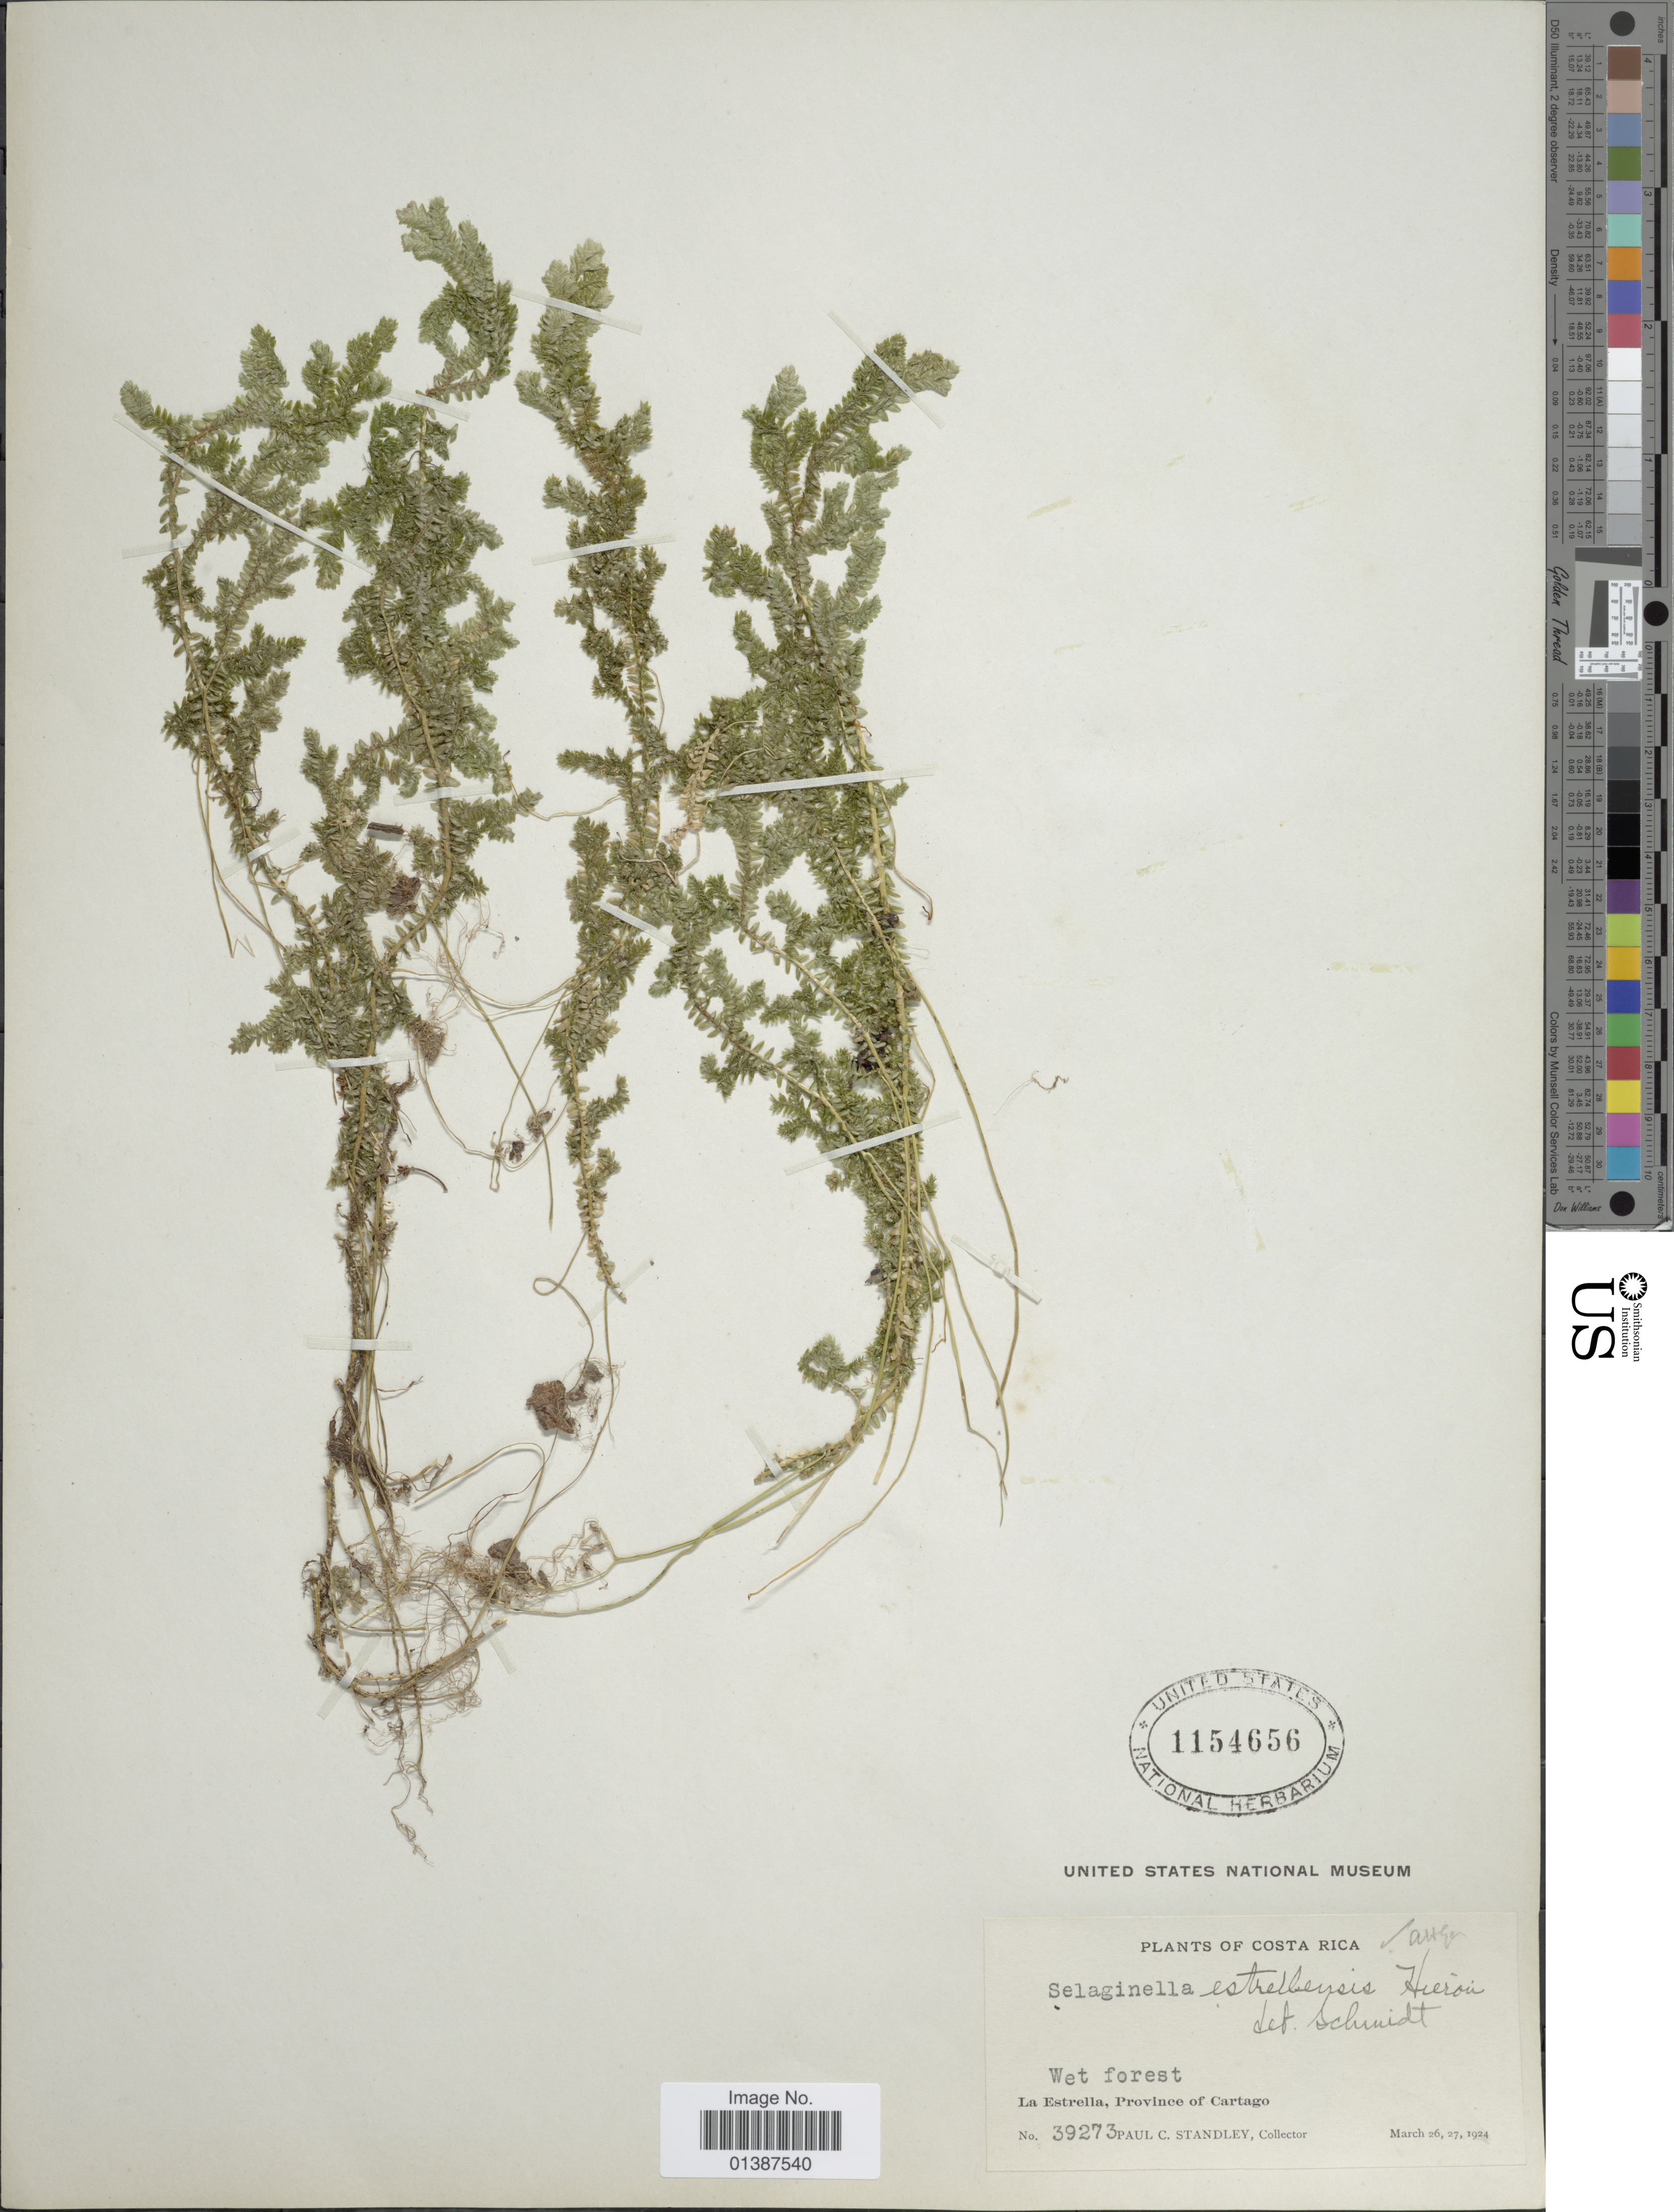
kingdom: Plantae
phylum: Tracheophyta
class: Lycopodiopsida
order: Selaginellales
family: Selaginellaceae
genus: Selaginella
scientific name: Selaginella estrellensis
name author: Hieron.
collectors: P. C. Standley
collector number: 39273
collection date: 1924-03-26/1924-03-27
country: Costa Rica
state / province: Cartago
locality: La Estrella, Province of Cartago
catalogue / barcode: US 1154656